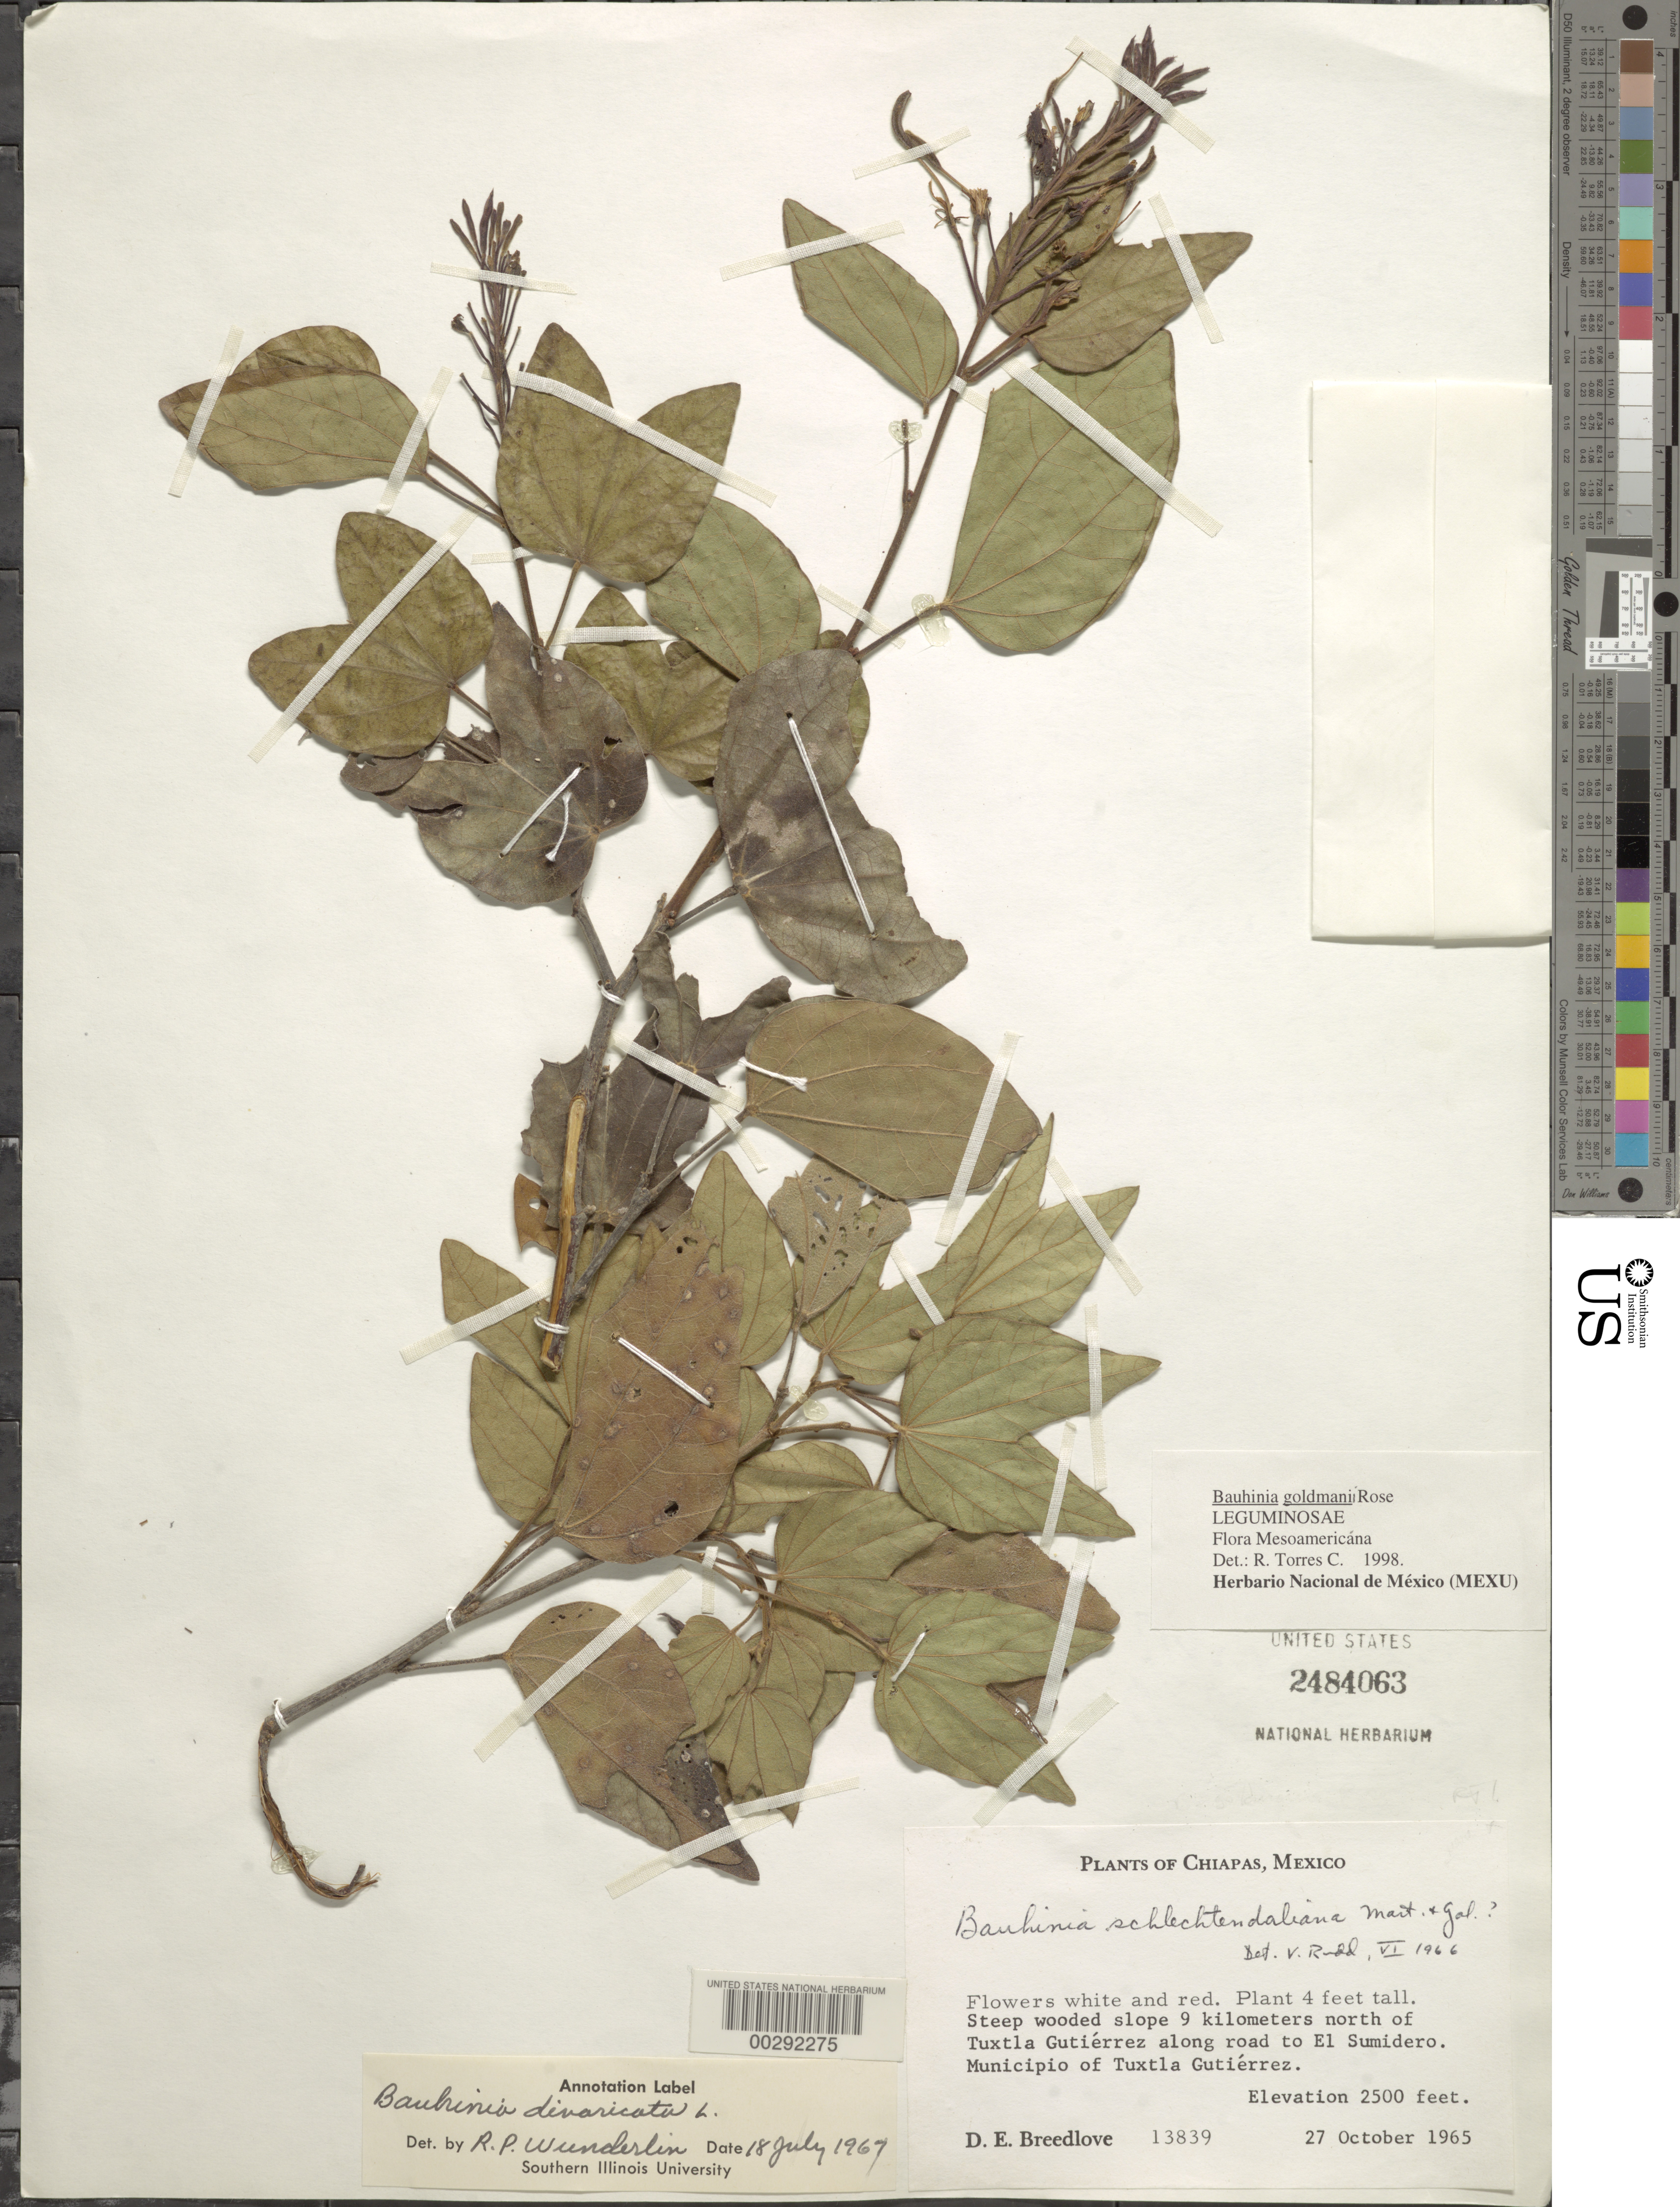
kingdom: Plantae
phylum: Tracheophyta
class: Magnoliopsida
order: Fabales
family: Fabaceae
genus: Bauhinia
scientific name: Bauhinia goldmanii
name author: Rose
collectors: D. E. Breedlove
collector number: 13839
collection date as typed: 27 Oct 1965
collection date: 1965-10-27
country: Mexico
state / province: Chiapas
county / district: Tuxtla Gutiérrez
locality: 9 km N of Tuxtla Gutiérrez along road to El Sumidero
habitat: Steep wooded slope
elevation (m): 762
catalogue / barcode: US 2484063